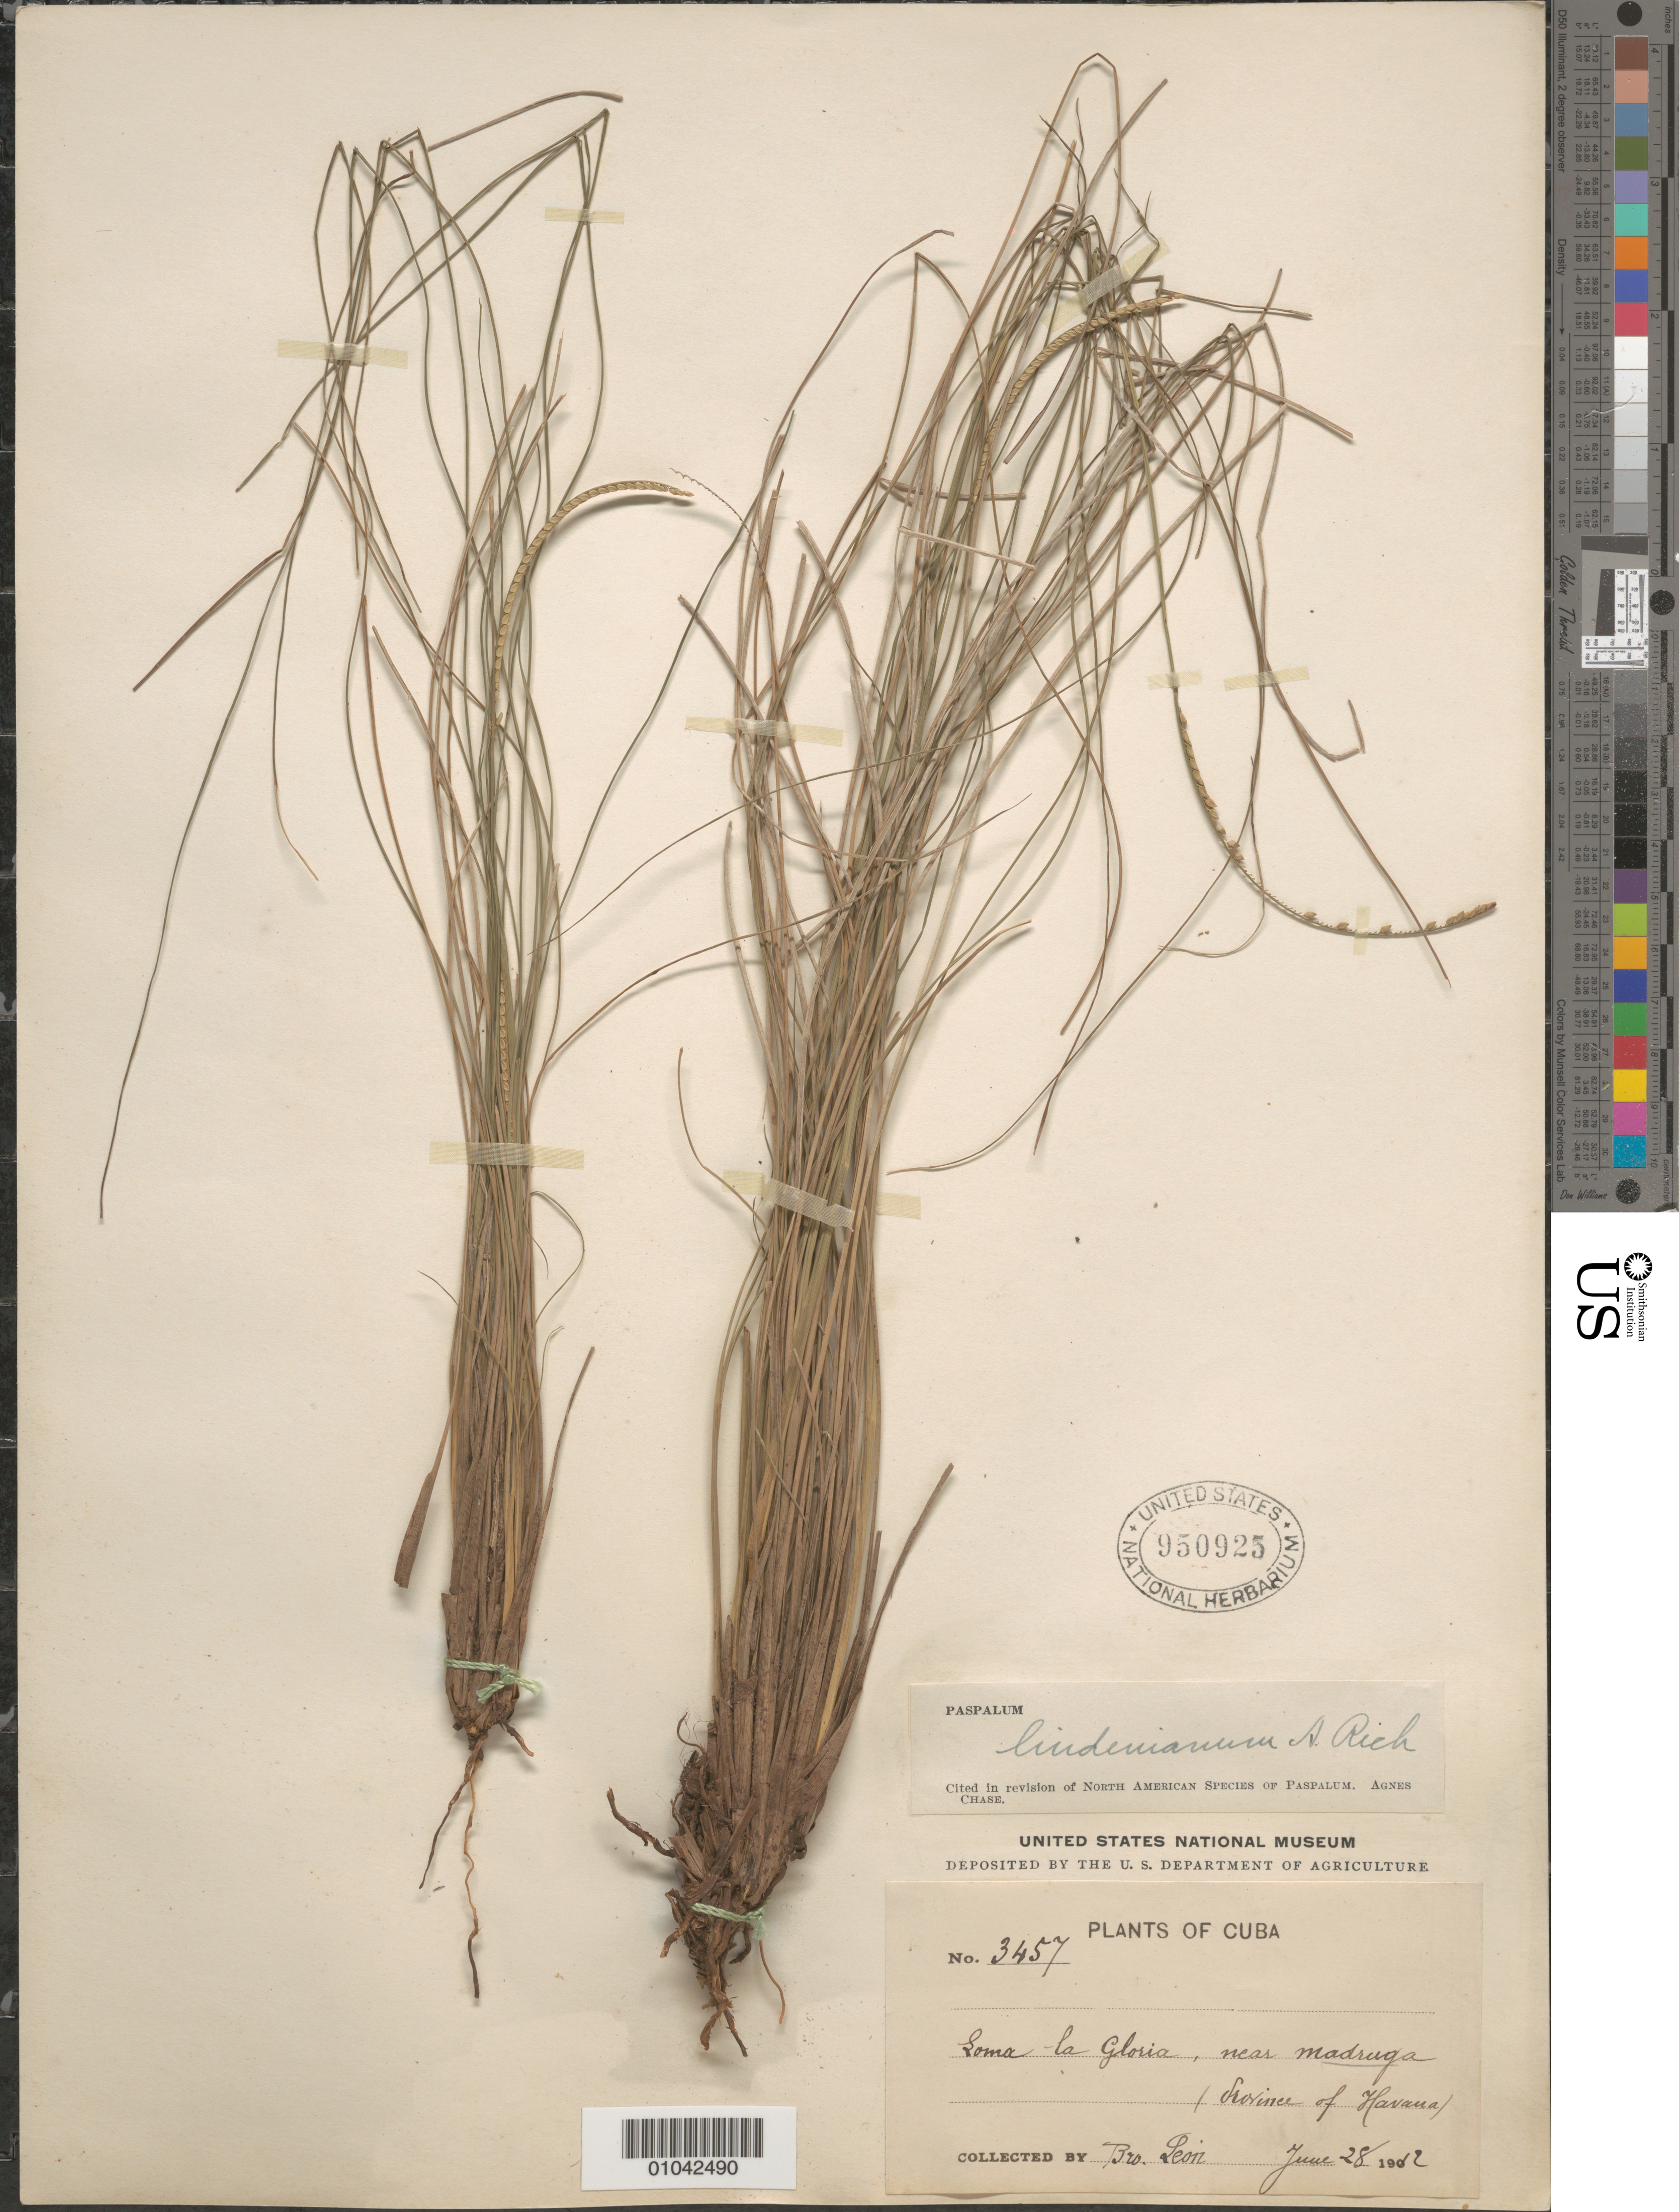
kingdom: Plantae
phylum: Tracheophyta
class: Liliopsida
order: Poales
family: Poaceae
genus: Paspalum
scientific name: Paspalum lindenianum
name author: A. Rich.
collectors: Bro. León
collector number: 3457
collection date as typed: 28 Jun 1912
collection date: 1912-06-28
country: Cuba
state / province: La Habana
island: Cuba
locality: Loma la Gloria, near Madruga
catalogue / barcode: US 950925